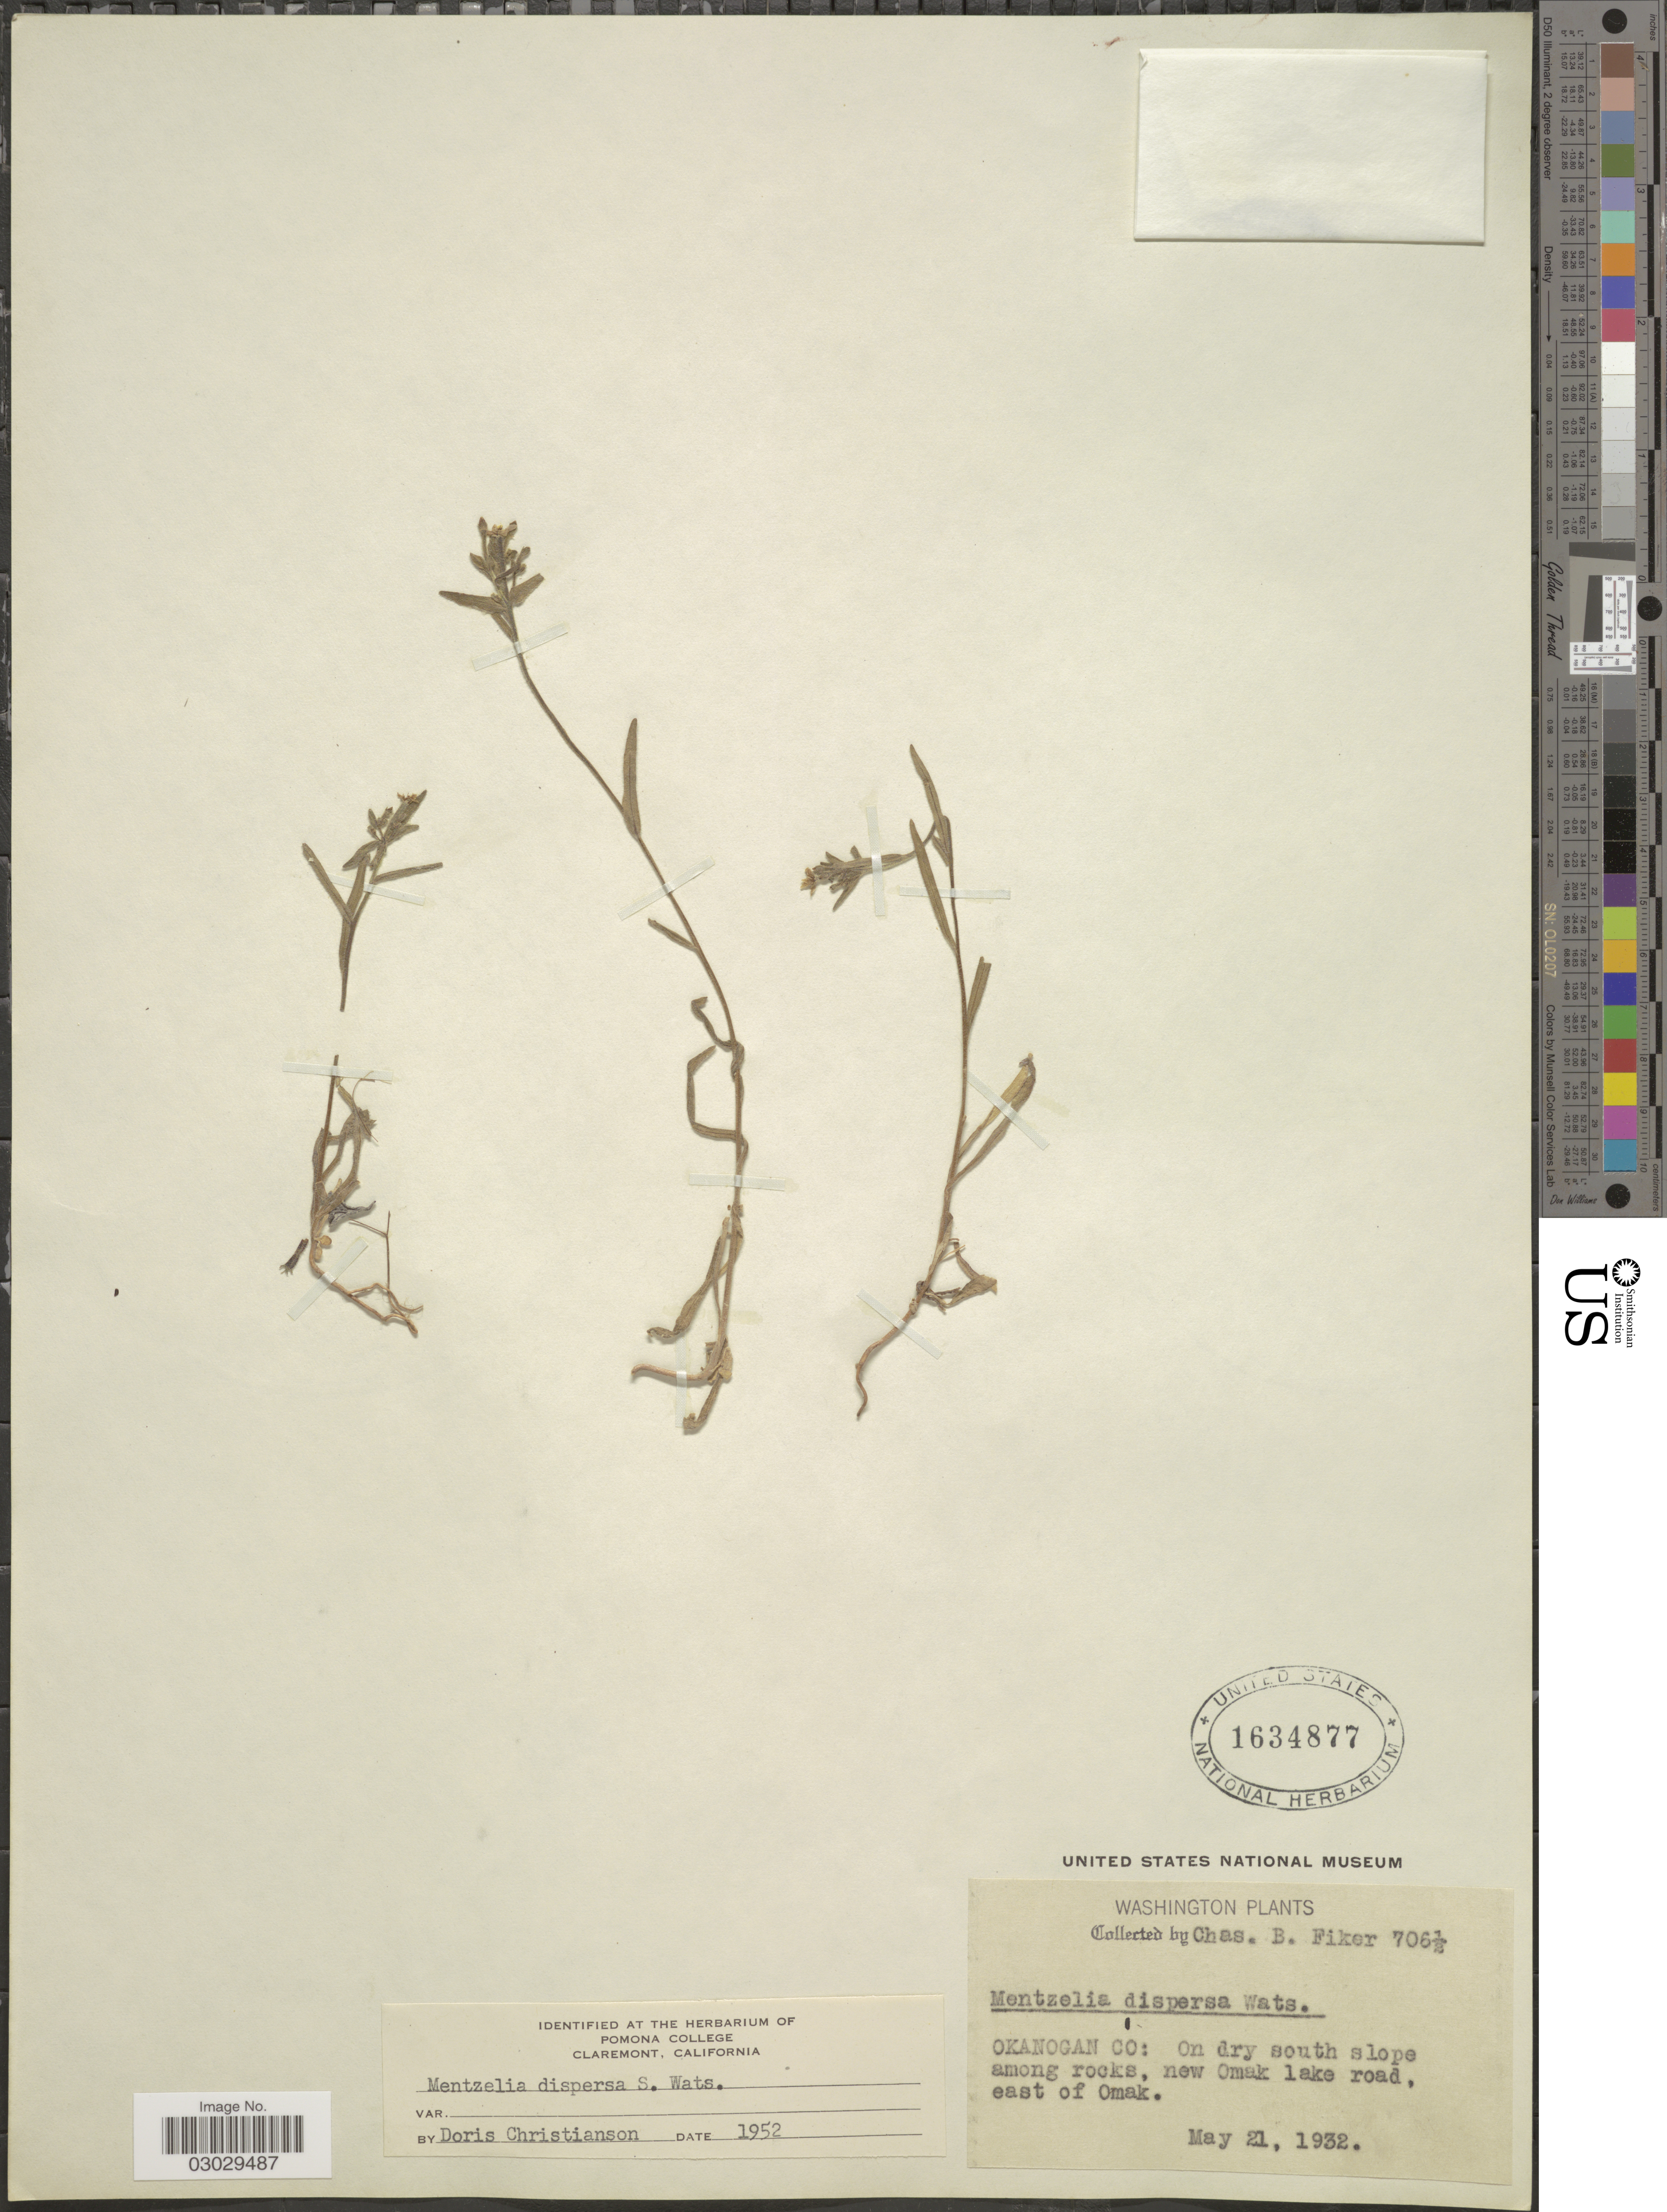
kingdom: Plantae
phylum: Tracheophyta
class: Magnoliopsida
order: Cornales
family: Loasaceae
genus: Mentzelia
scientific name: Mentzelia dispersa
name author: S. Watson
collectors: C. Fiker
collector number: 706½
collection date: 1932-05-21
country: United States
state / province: Washington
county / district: Okanogan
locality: Okanogan Co: on dry south slope among rocks, new Omak lake road, east of Omak.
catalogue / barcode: US 1634877